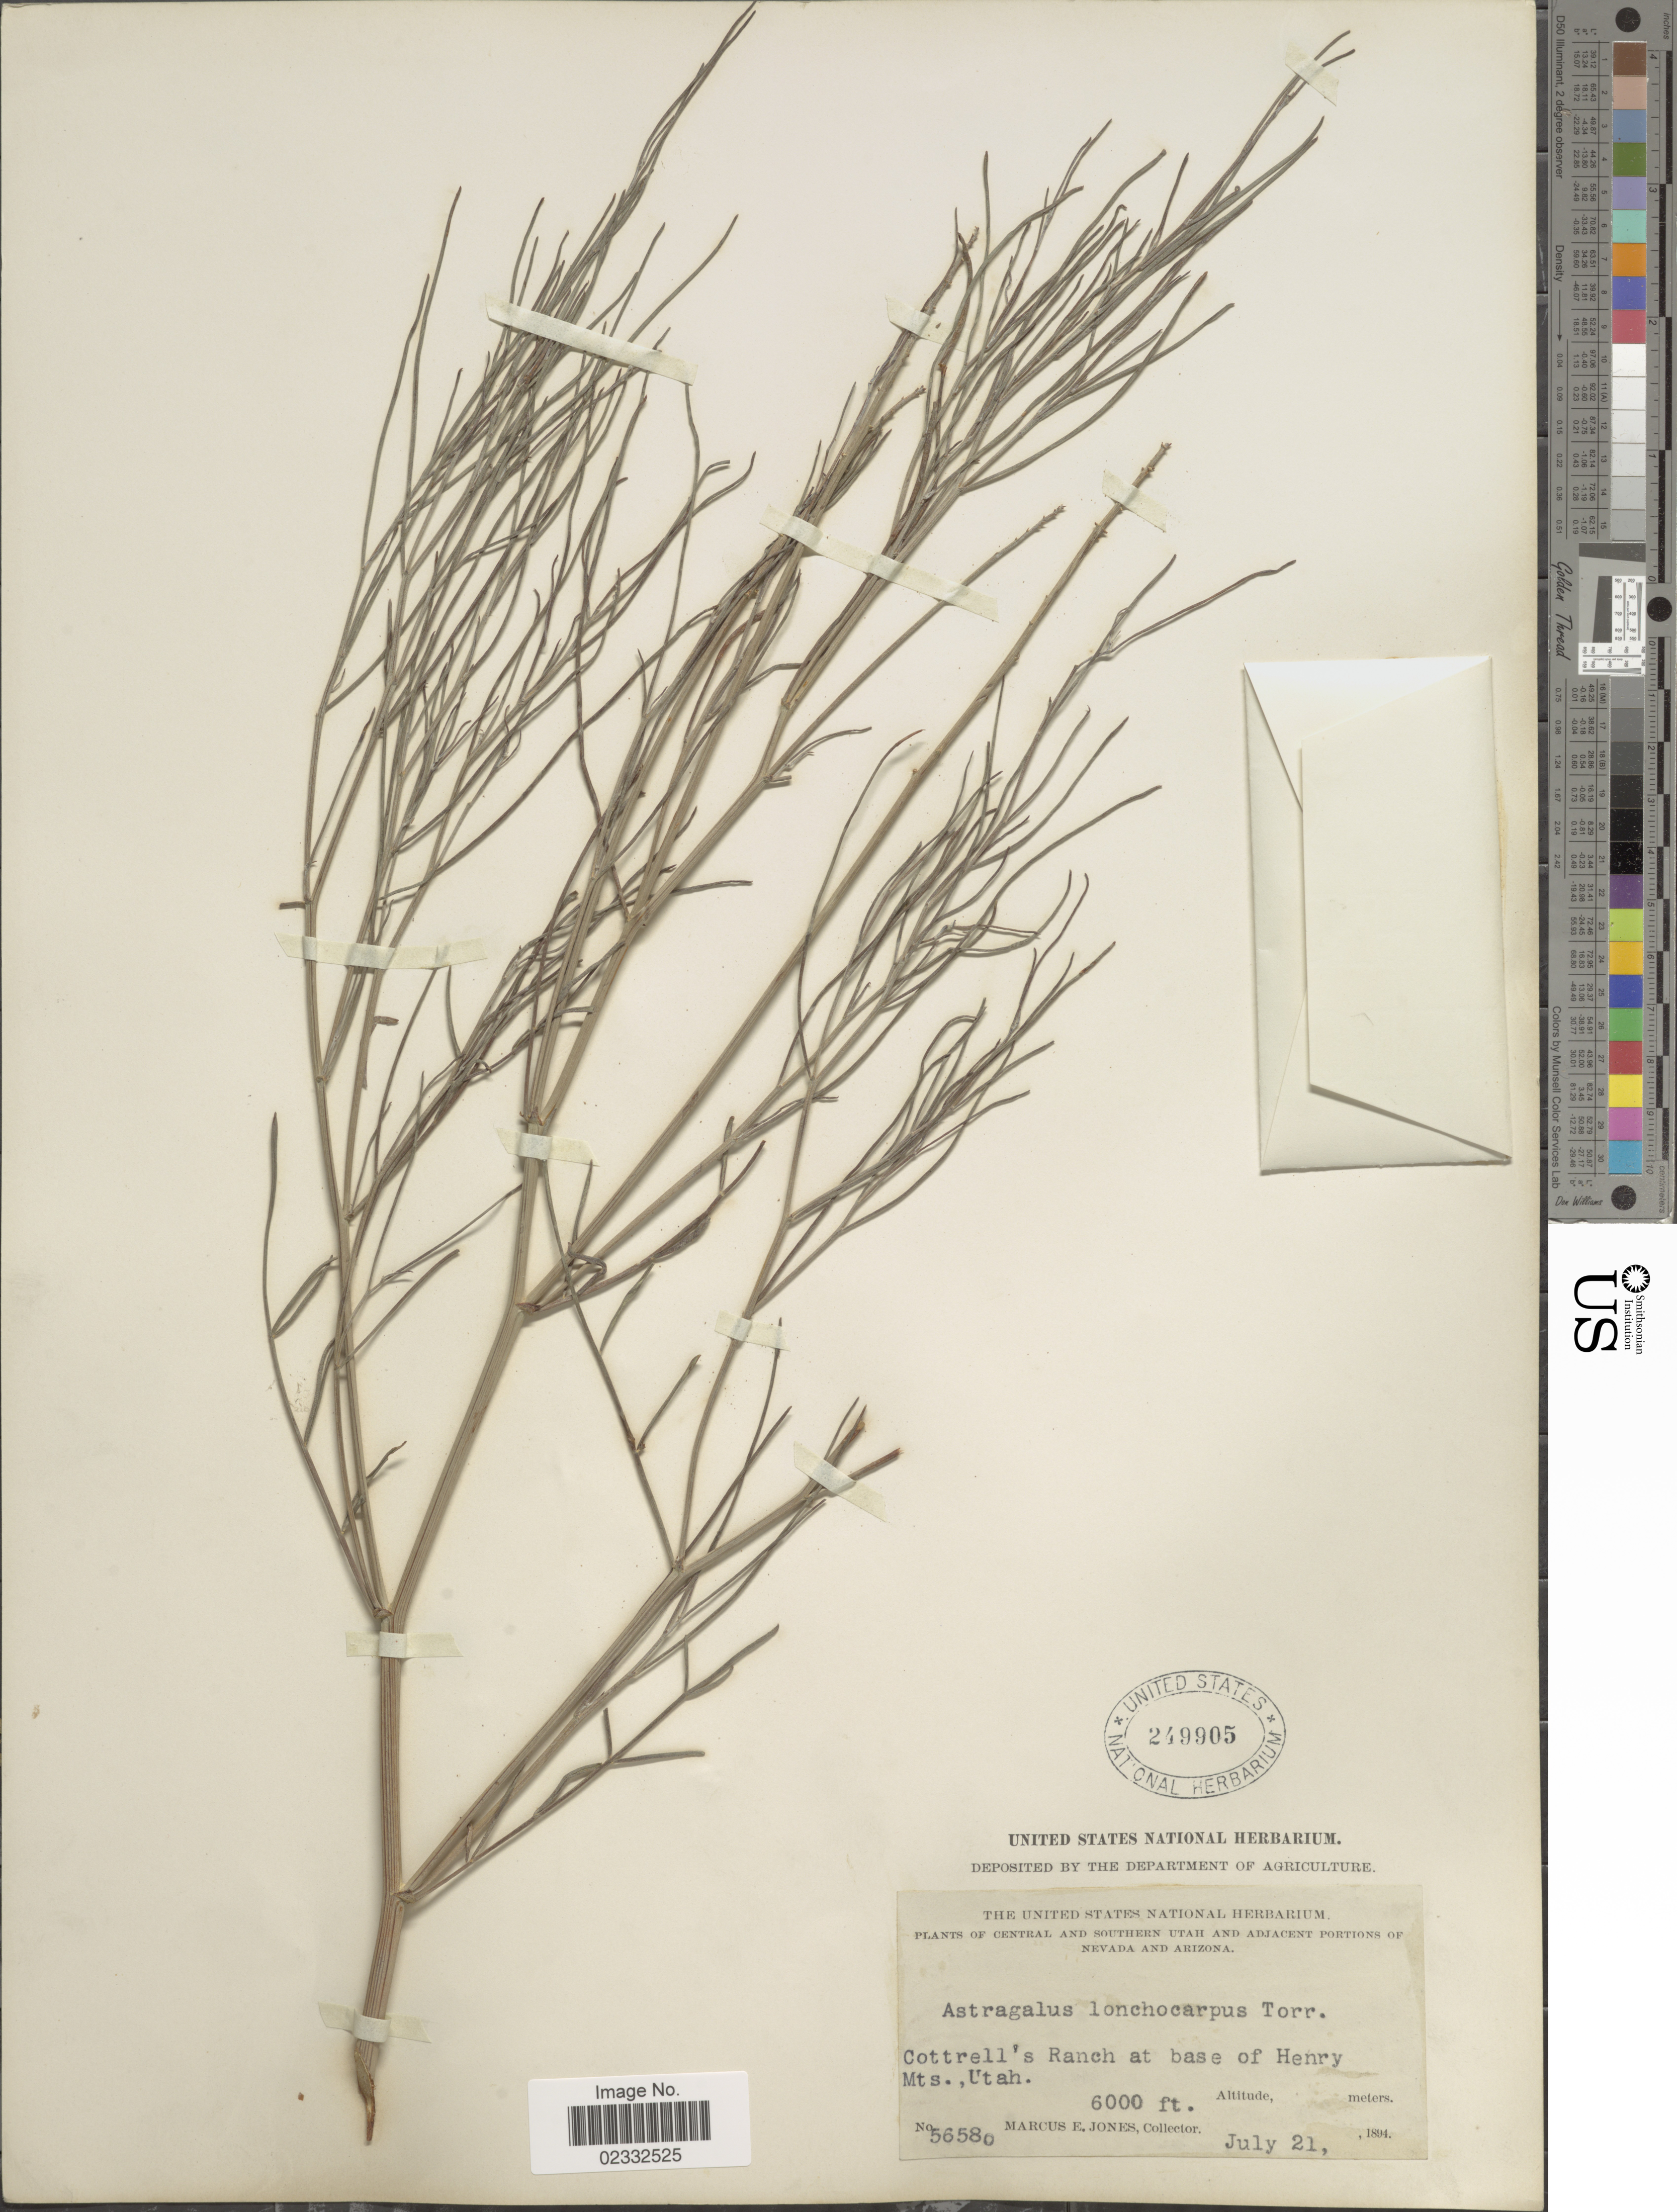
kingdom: Plantae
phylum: Tracheophyta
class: Magnoliopsida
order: Fabales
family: Fabaceae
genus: Astragalus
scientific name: Astragalus lonchocarpus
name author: Torr.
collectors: M. E. Jones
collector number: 56580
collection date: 1894-07-21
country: United States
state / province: Utah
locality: Central and southern Utah. Cottrell's Ranch at base of Henry Mts.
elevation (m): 1829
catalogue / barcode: US 2249905